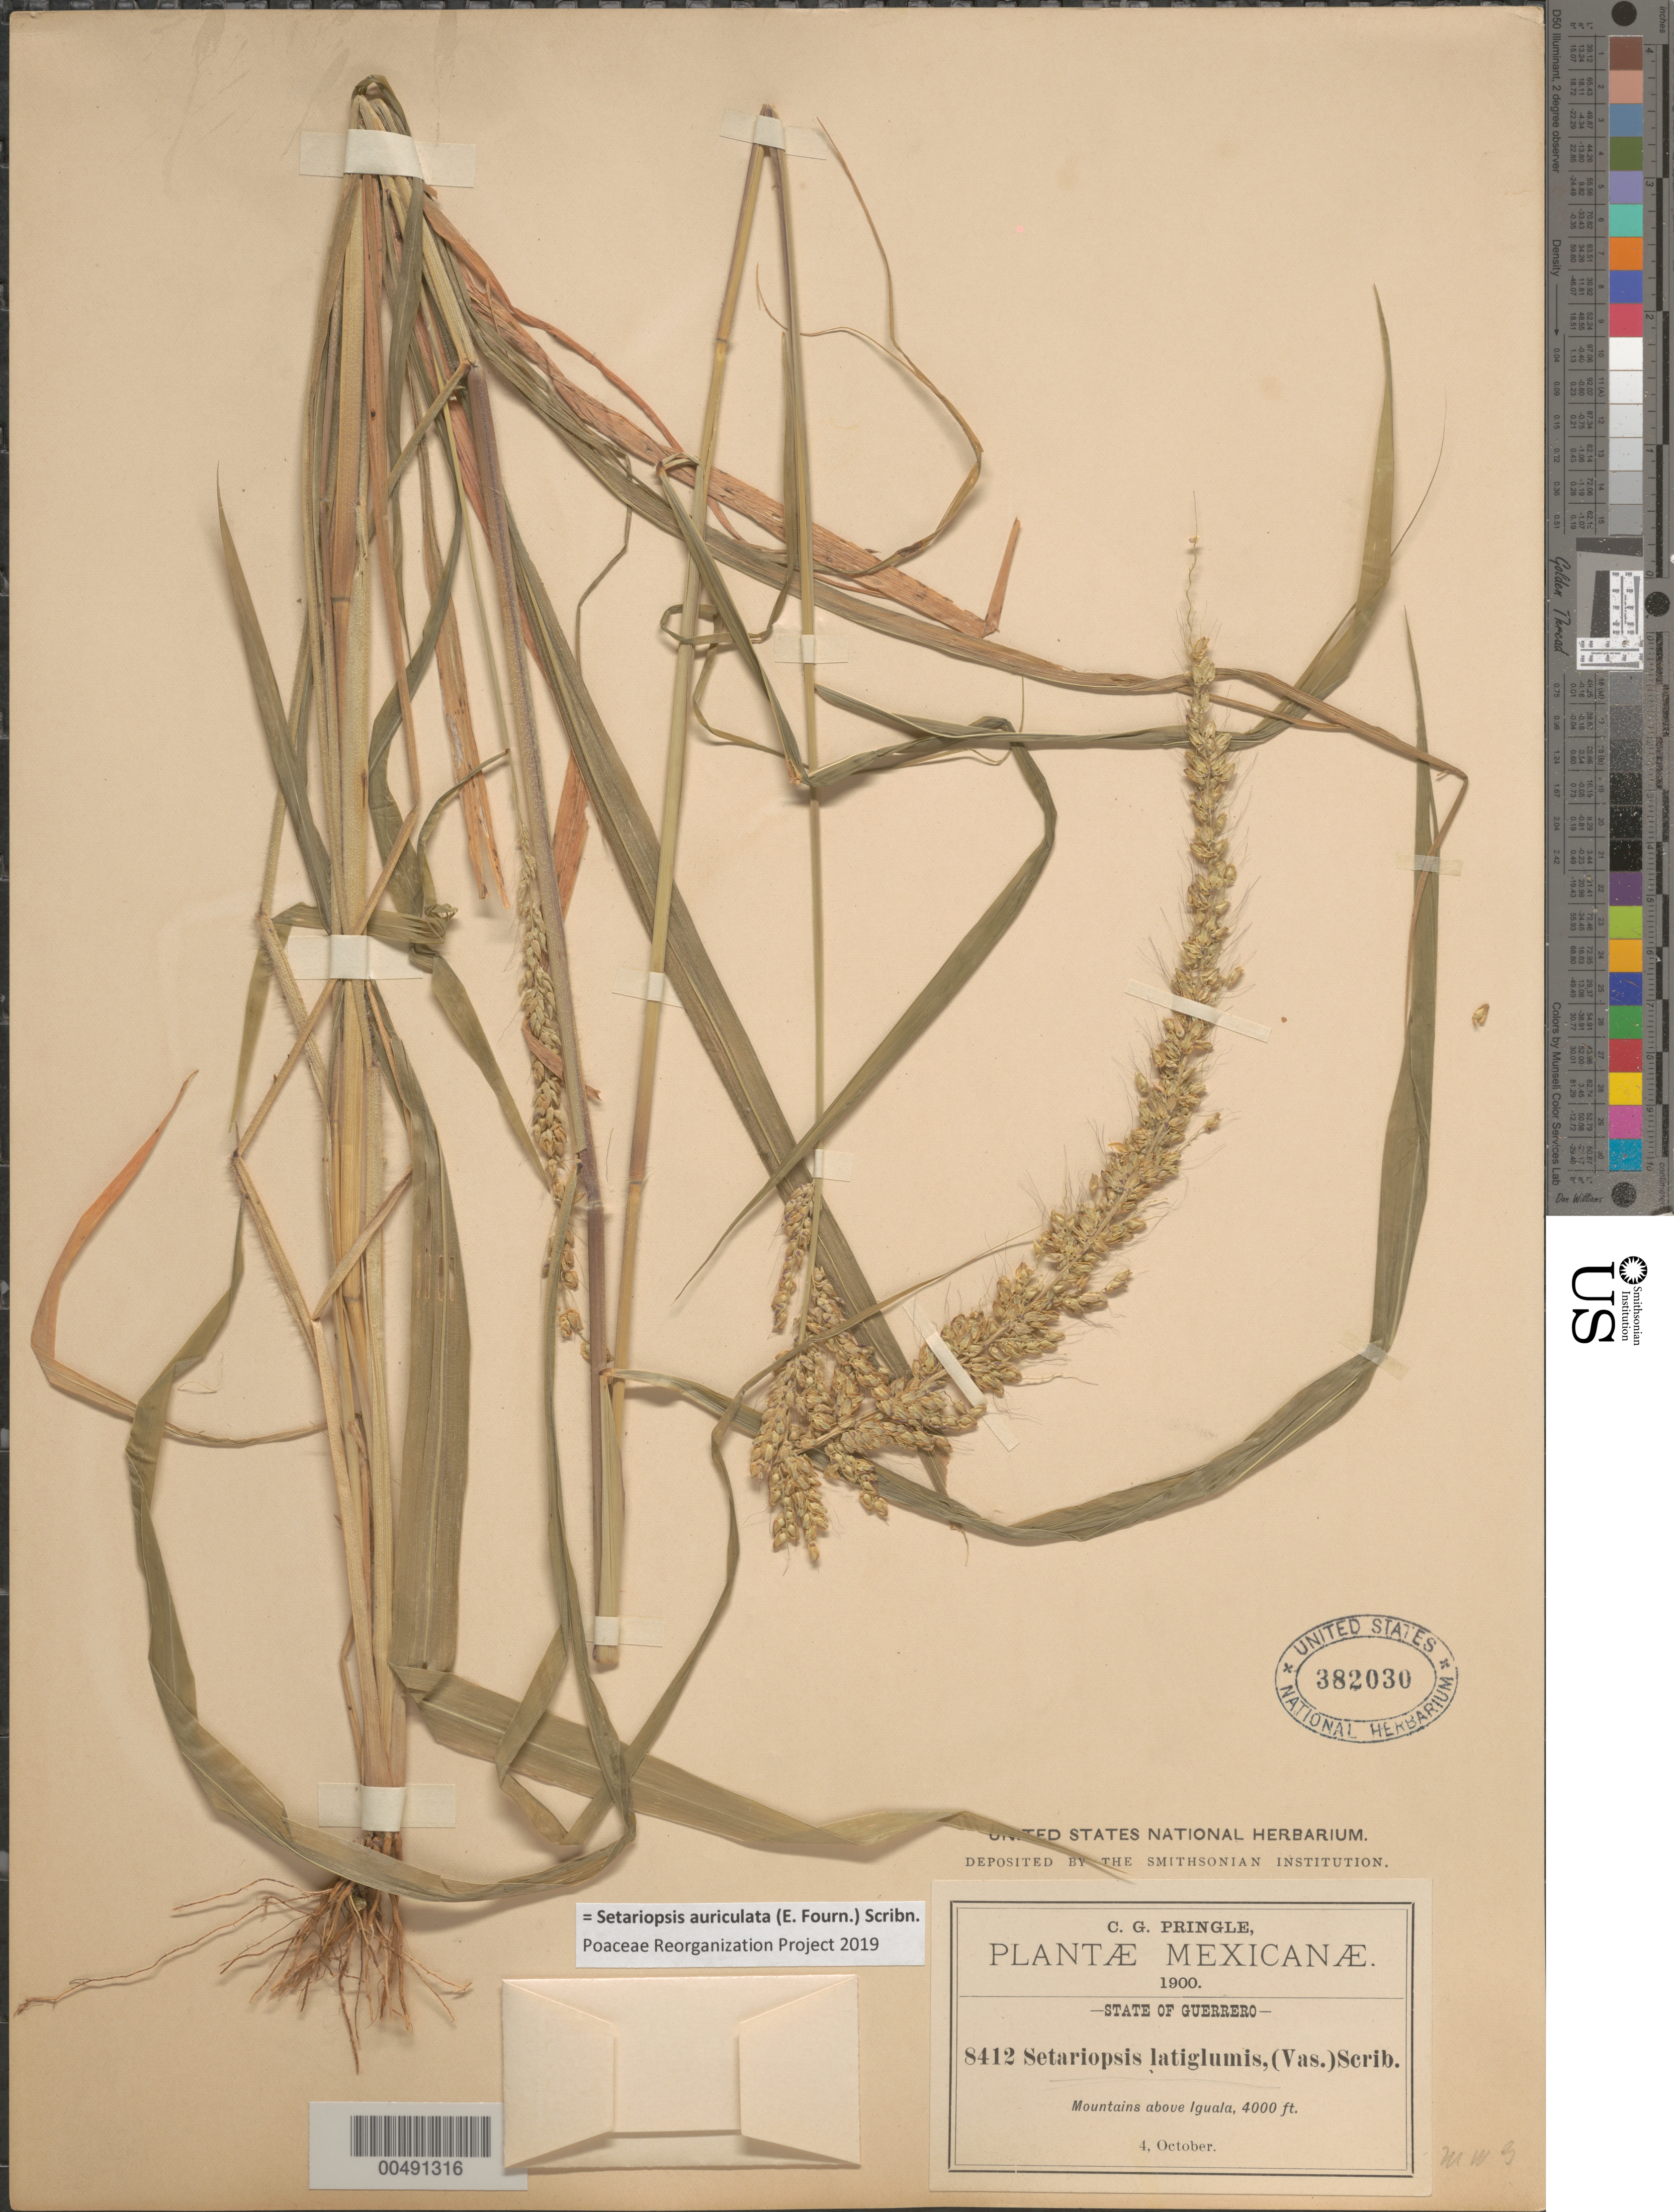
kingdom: Plantae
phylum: Tracheophyta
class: Liliopsida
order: Poales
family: Poaceae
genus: Setariopsis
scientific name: Setariopsis auriculata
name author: (E. Fourn.) Scribn.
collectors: C. G. Pringle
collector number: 8412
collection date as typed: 4 Oct 1900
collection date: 1900-10-04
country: Mexico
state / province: Guerrero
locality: Above Iguala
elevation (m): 1219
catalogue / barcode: US 382030